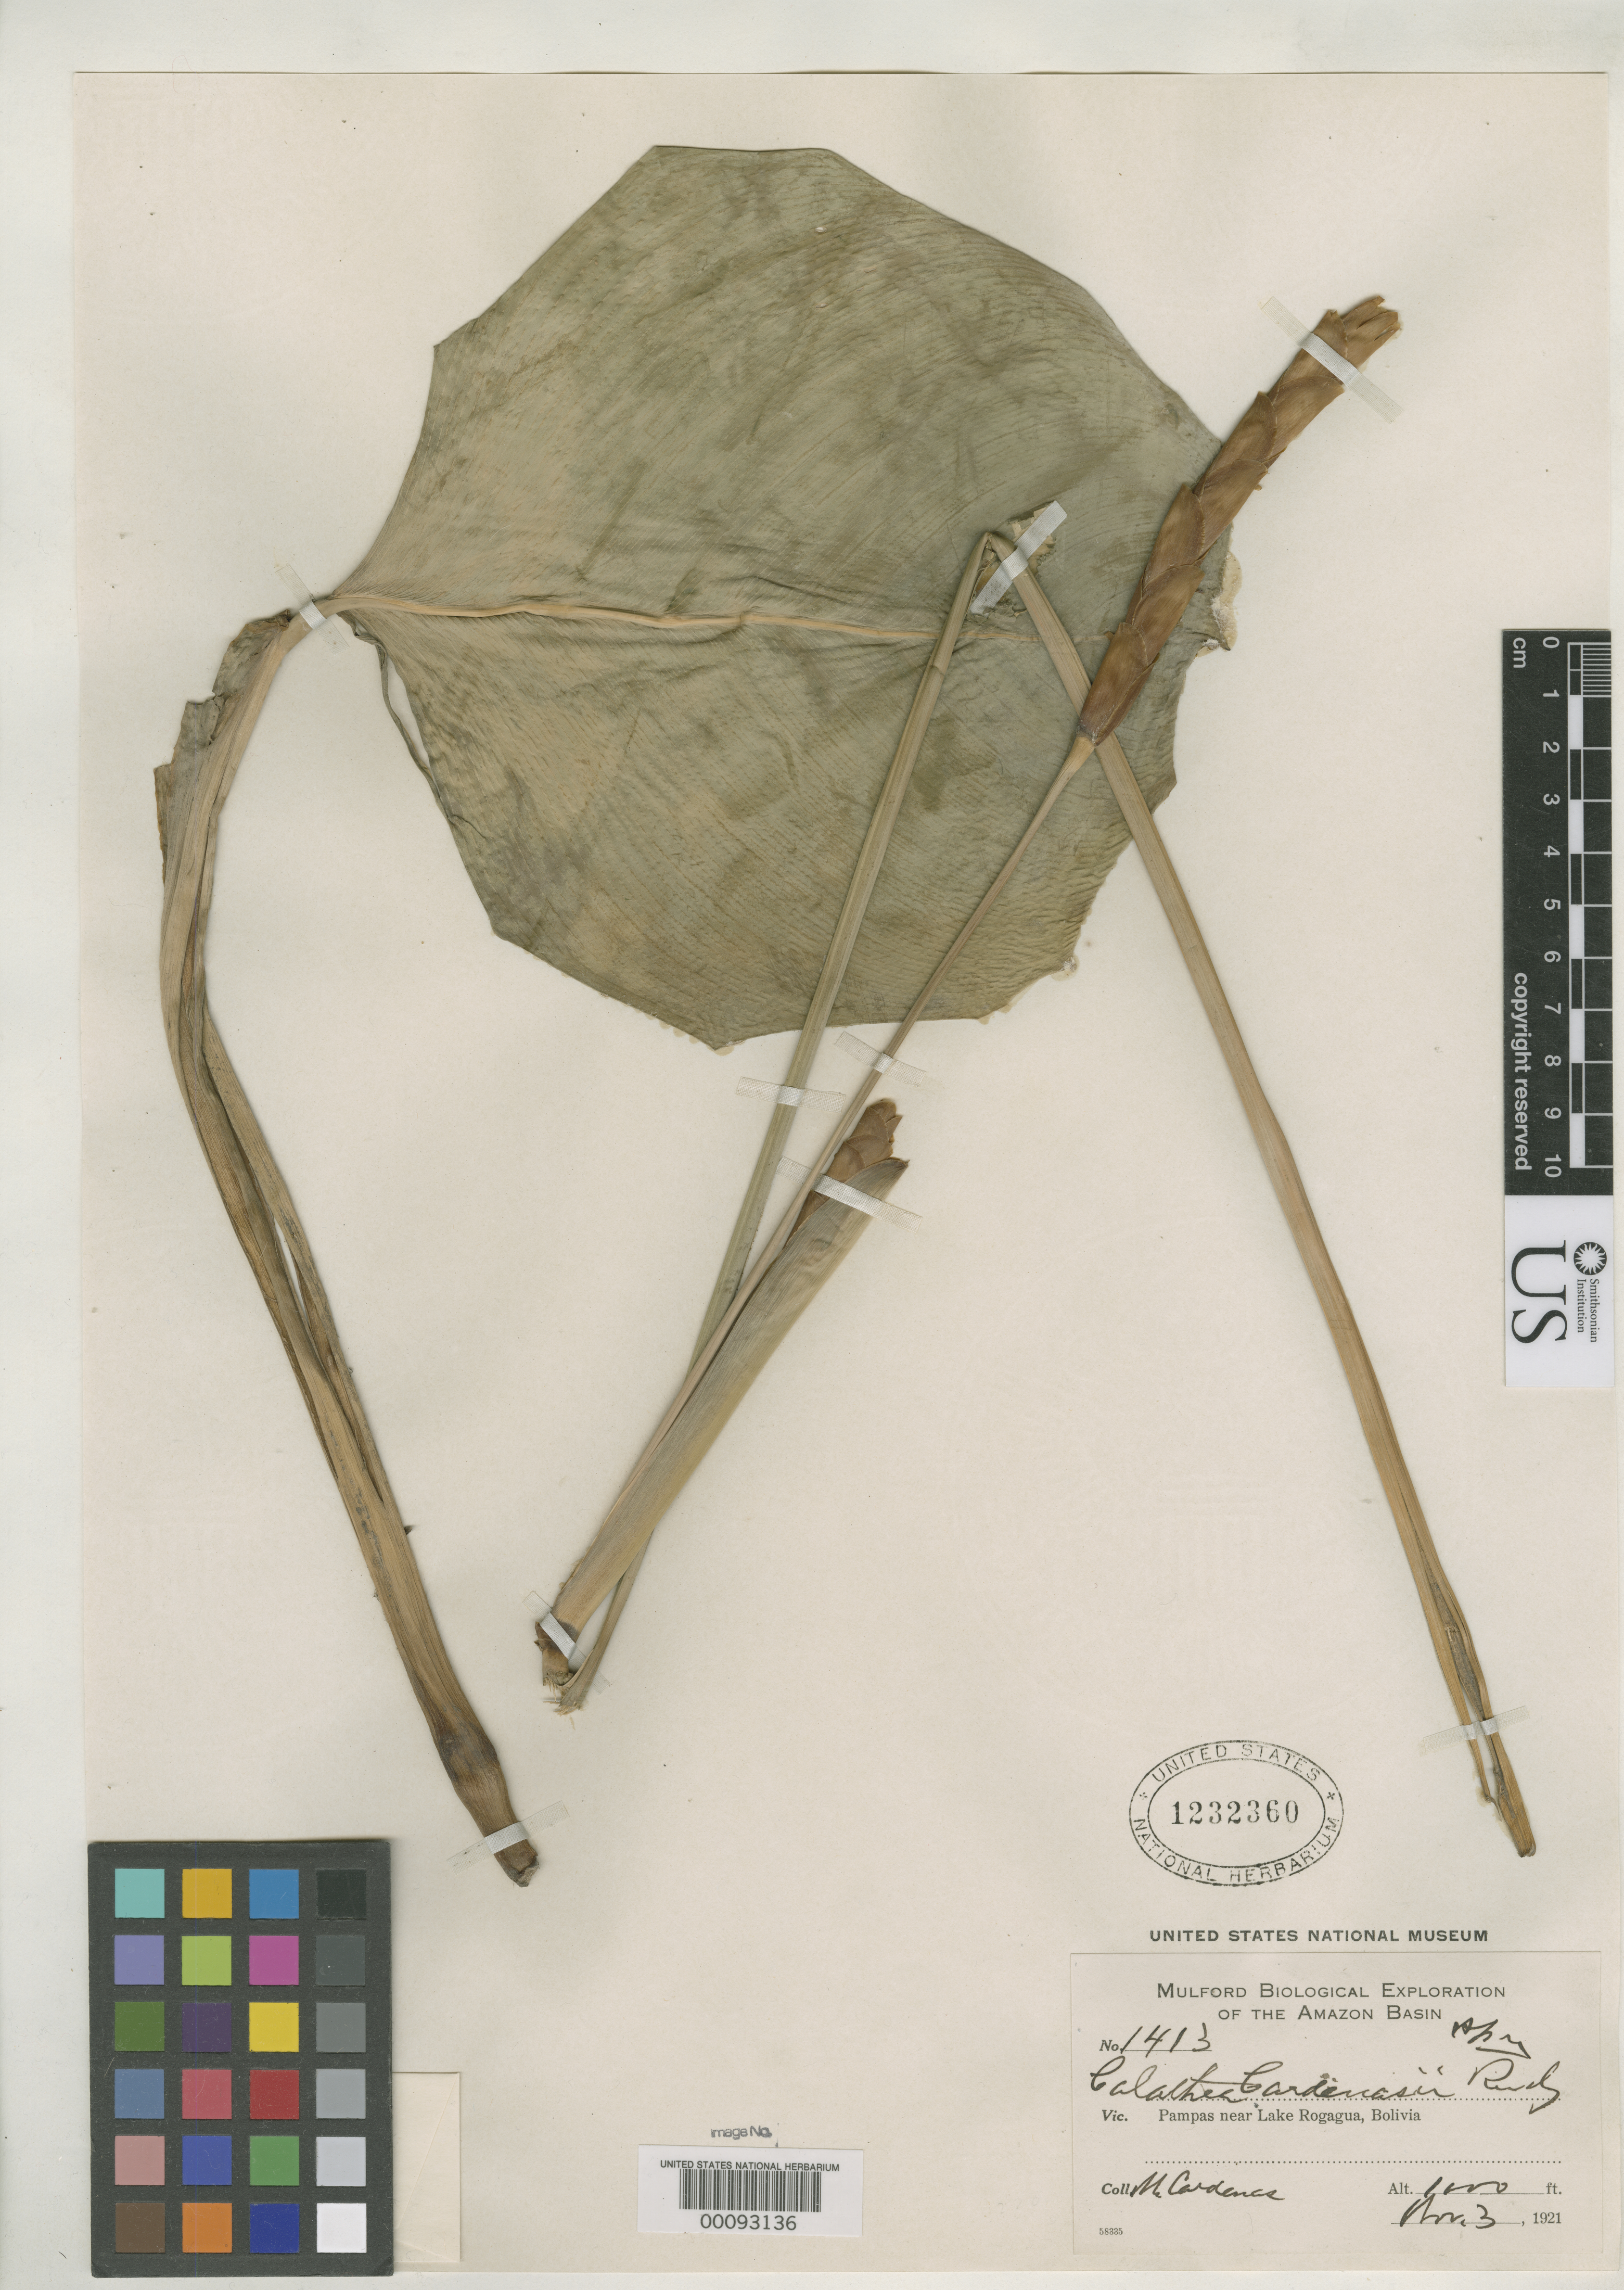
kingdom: Plantae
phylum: Tracheophyta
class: Liliopsida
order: Zingiberales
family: Marantaceae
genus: Calathea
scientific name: Calathea cardenasii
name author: Rusby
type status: Isotype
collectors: M. Cárdenas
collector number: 1413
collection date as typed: Nov. 3, 1921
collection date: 1921-11-03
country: Bolivia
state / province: Beni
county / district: José Ballivián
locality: Lake Rogagua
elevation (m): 305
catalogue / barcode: US 1232360